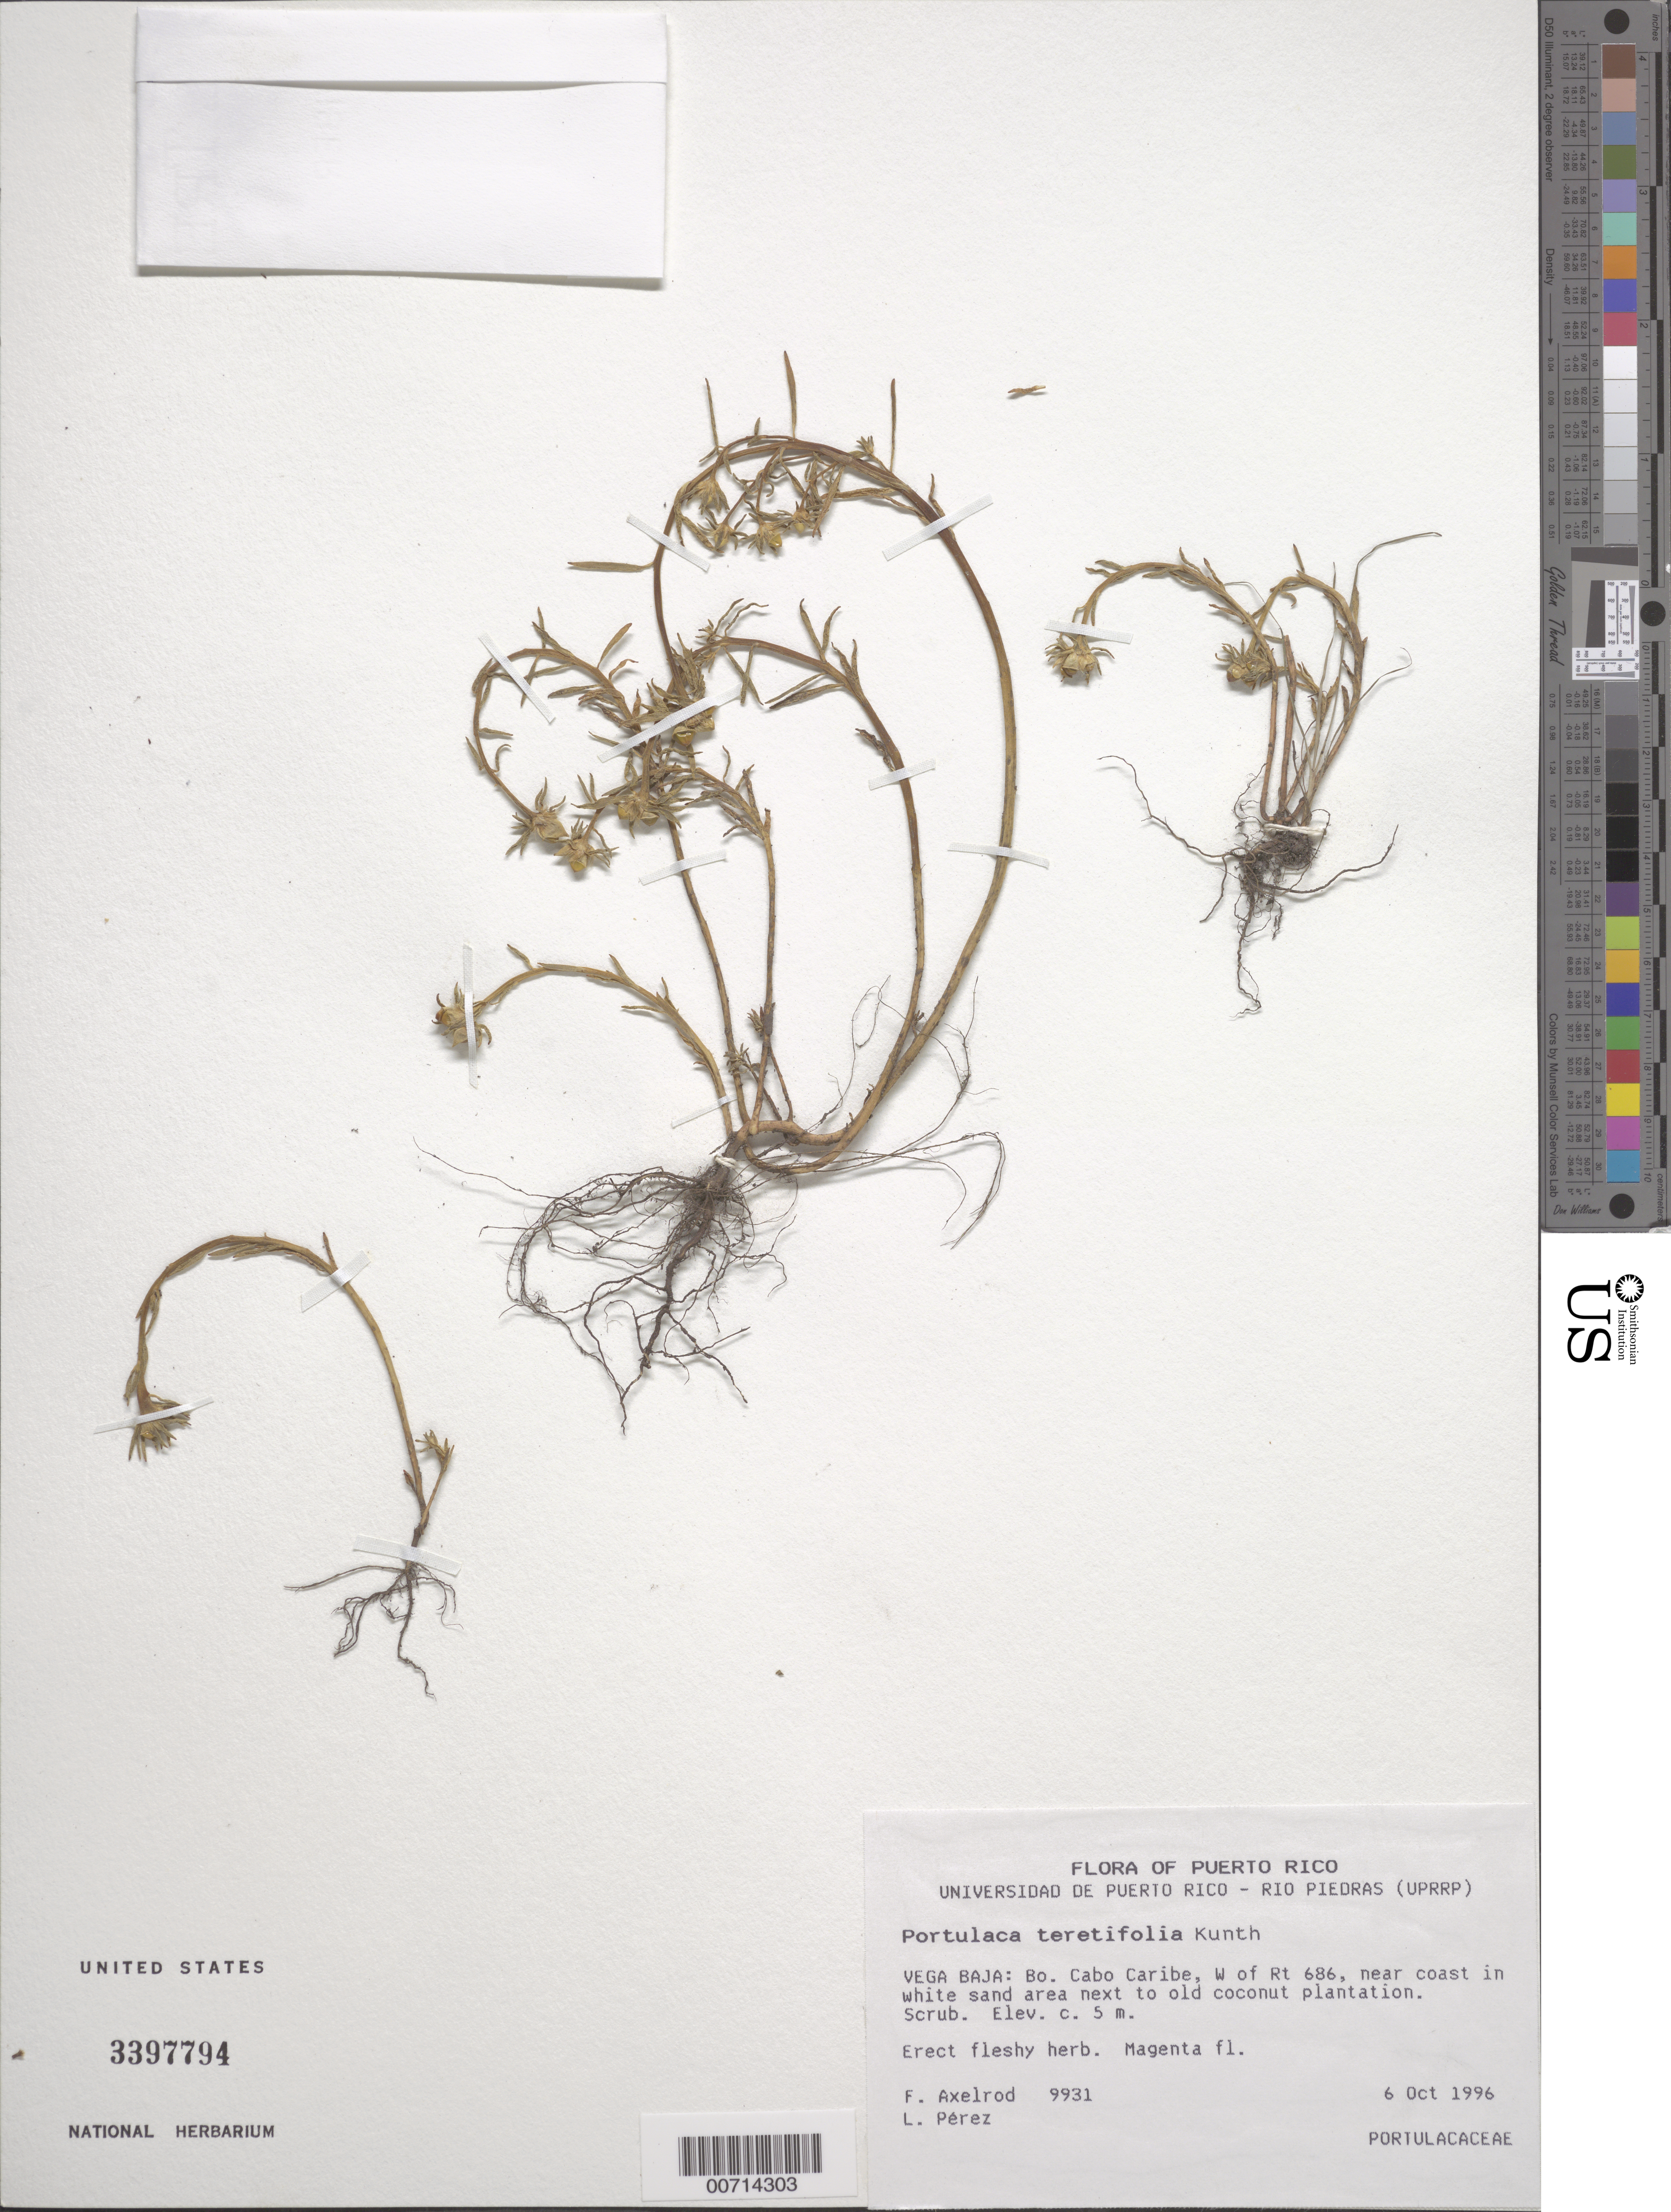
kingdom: Plantae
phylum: Tracheophyta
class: Magnoliopsida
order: Caryophyllales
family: Portulacaceae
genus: Portulaca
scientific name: Portulaca teretifolia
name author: Kunth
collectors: F. S. Axelrod & L. Pérez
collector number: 9931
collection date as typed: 06 Oct 1996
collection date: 1996-10-06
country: Puerto Rico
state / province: Vega Baja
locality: Vega Baja: Bo. Cabo Caribe, W of rte 686, near coast in white sand area next to old coconut plantation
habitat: Scrub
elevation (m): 5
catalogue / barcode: US 3397794